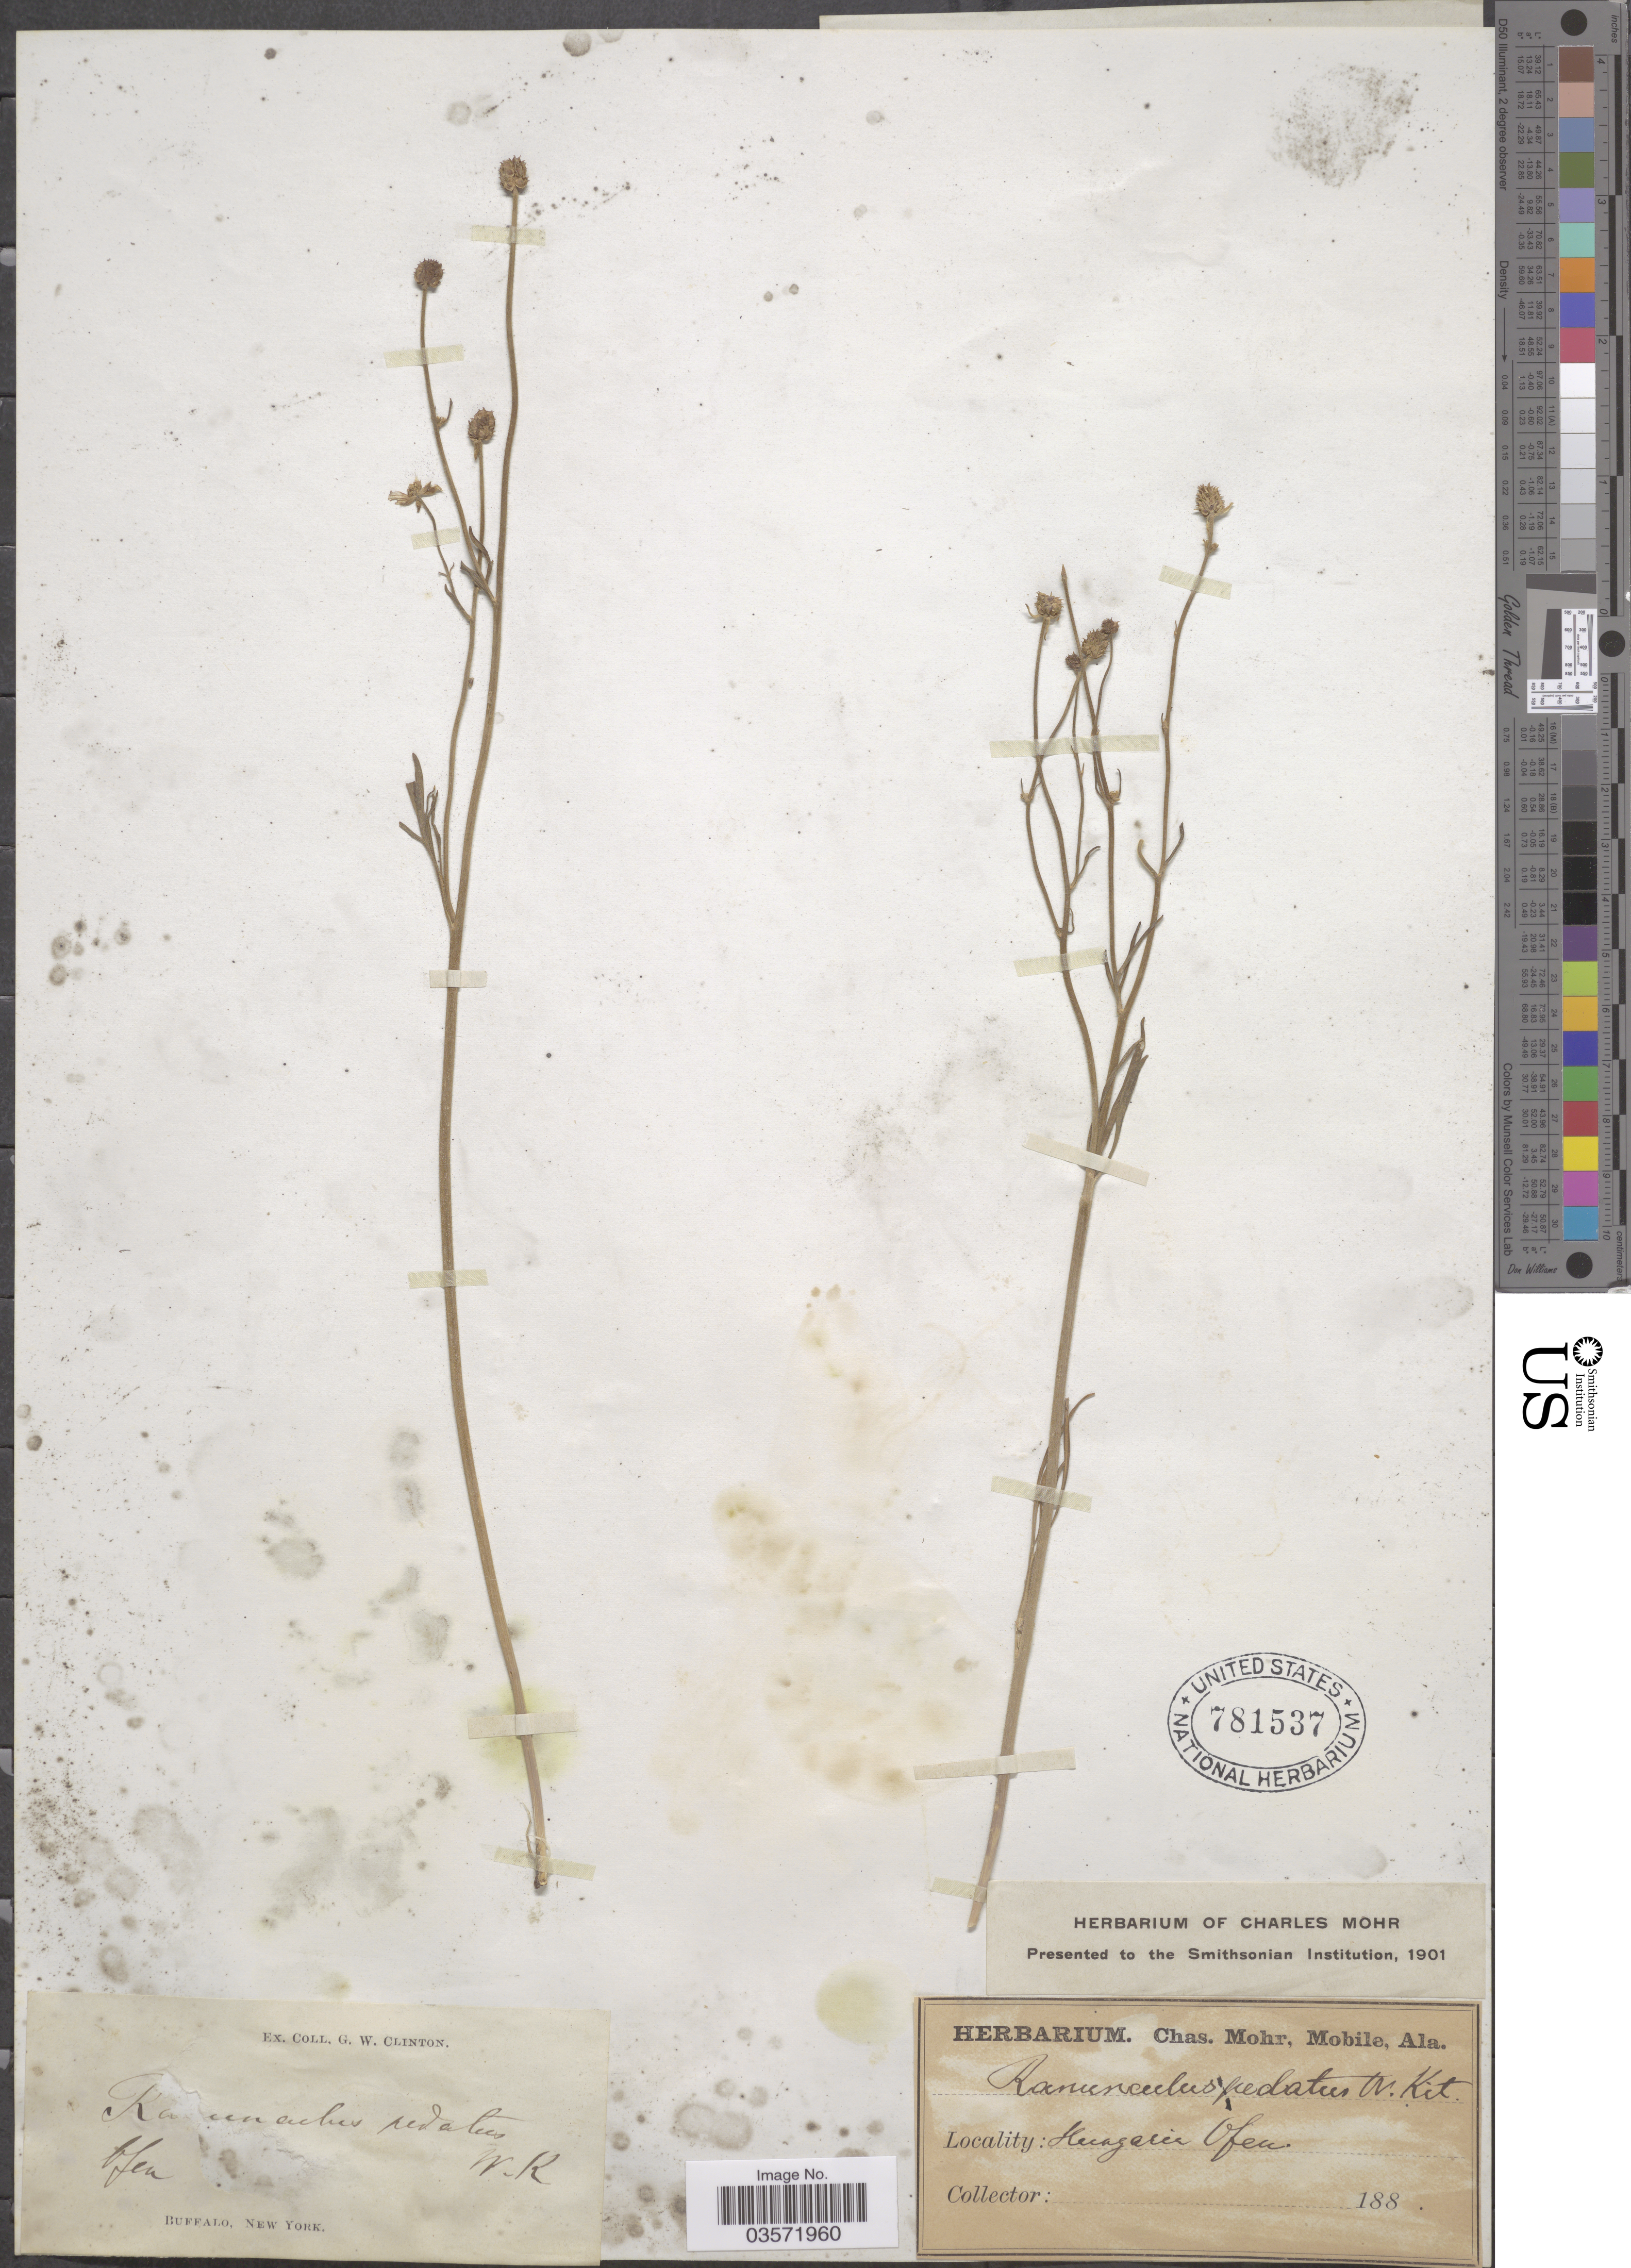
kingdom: Plantae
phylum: Tracheophyta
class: Magnoliopsida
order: Ranunculales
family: Ranunculaceae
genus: Ranunculus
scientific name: Ranunculus pedatus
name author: Waldst. & Kit.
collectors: G. W. Clinton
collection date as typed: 188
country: Hungary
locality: Ofen.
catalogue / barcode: US 781537